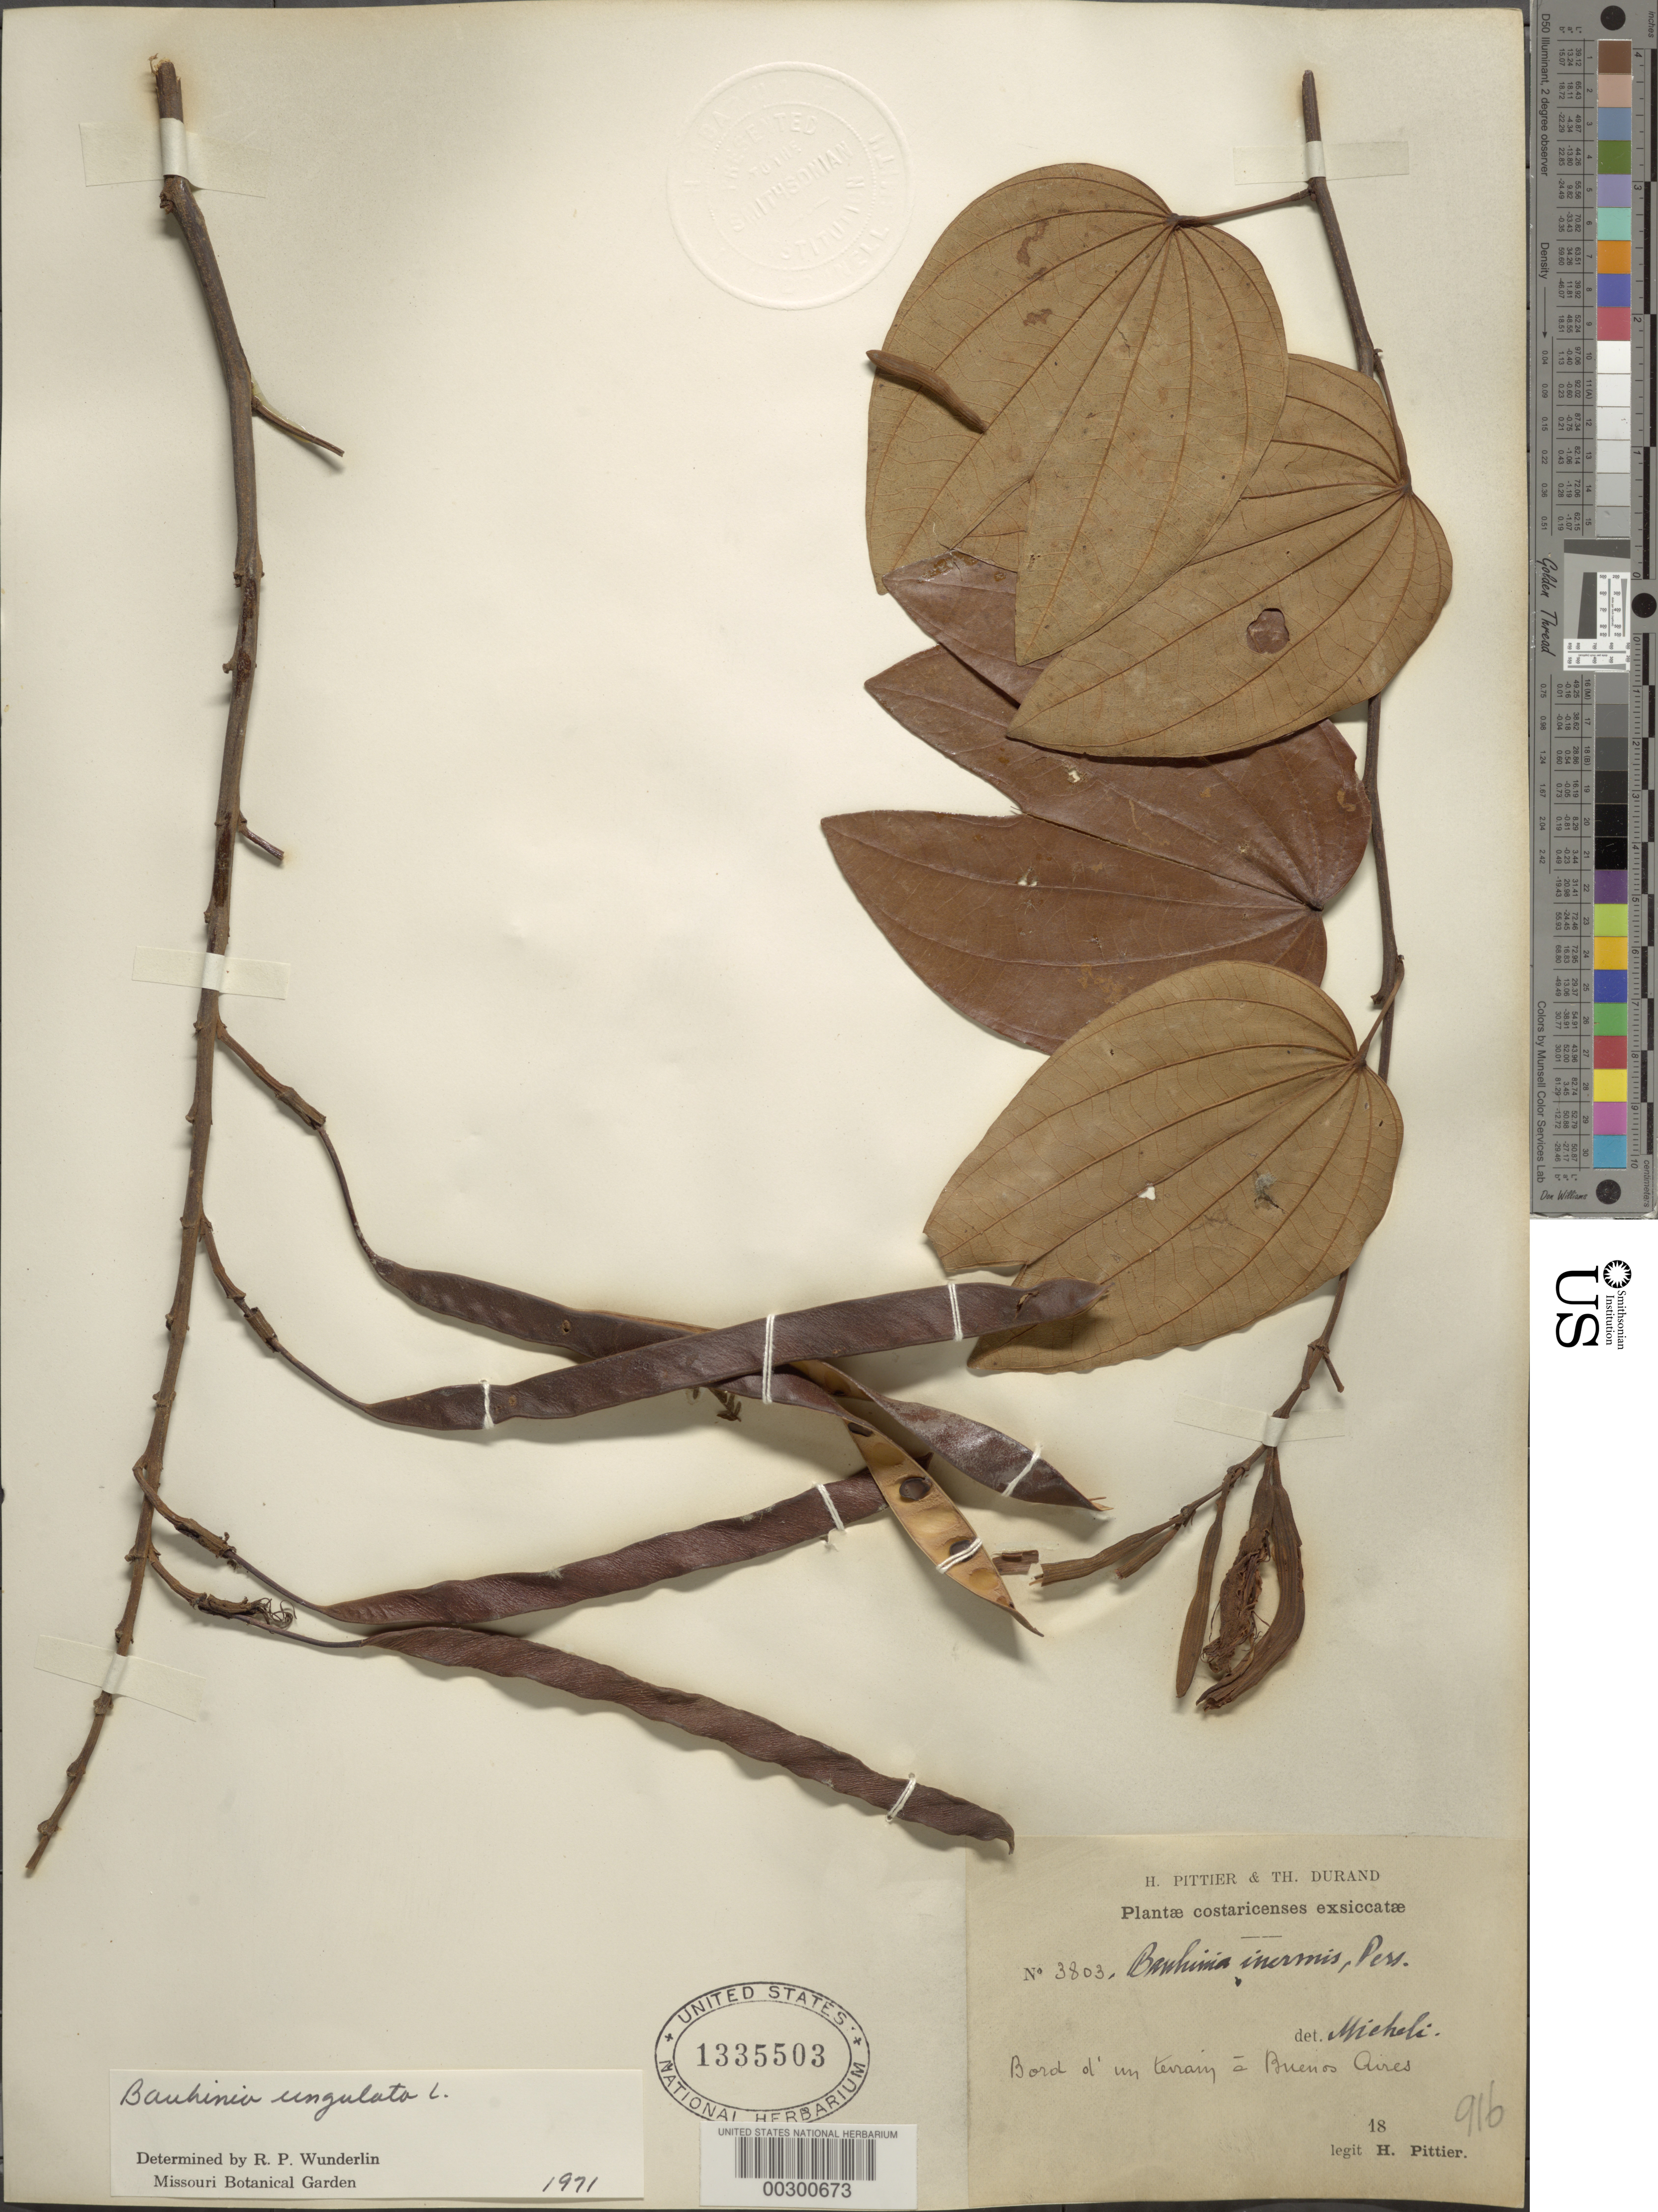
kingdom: Plantae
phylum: Tracheophyta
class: Magnoliopsida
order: Fabales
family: Fabaceae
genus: Bauhinia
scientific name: Bauhinia ungulata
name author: L.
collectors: H. F. Pittier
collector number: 3803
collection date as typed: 18--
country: Costa Rica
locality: Buenos Aires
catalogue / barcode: US 1335503